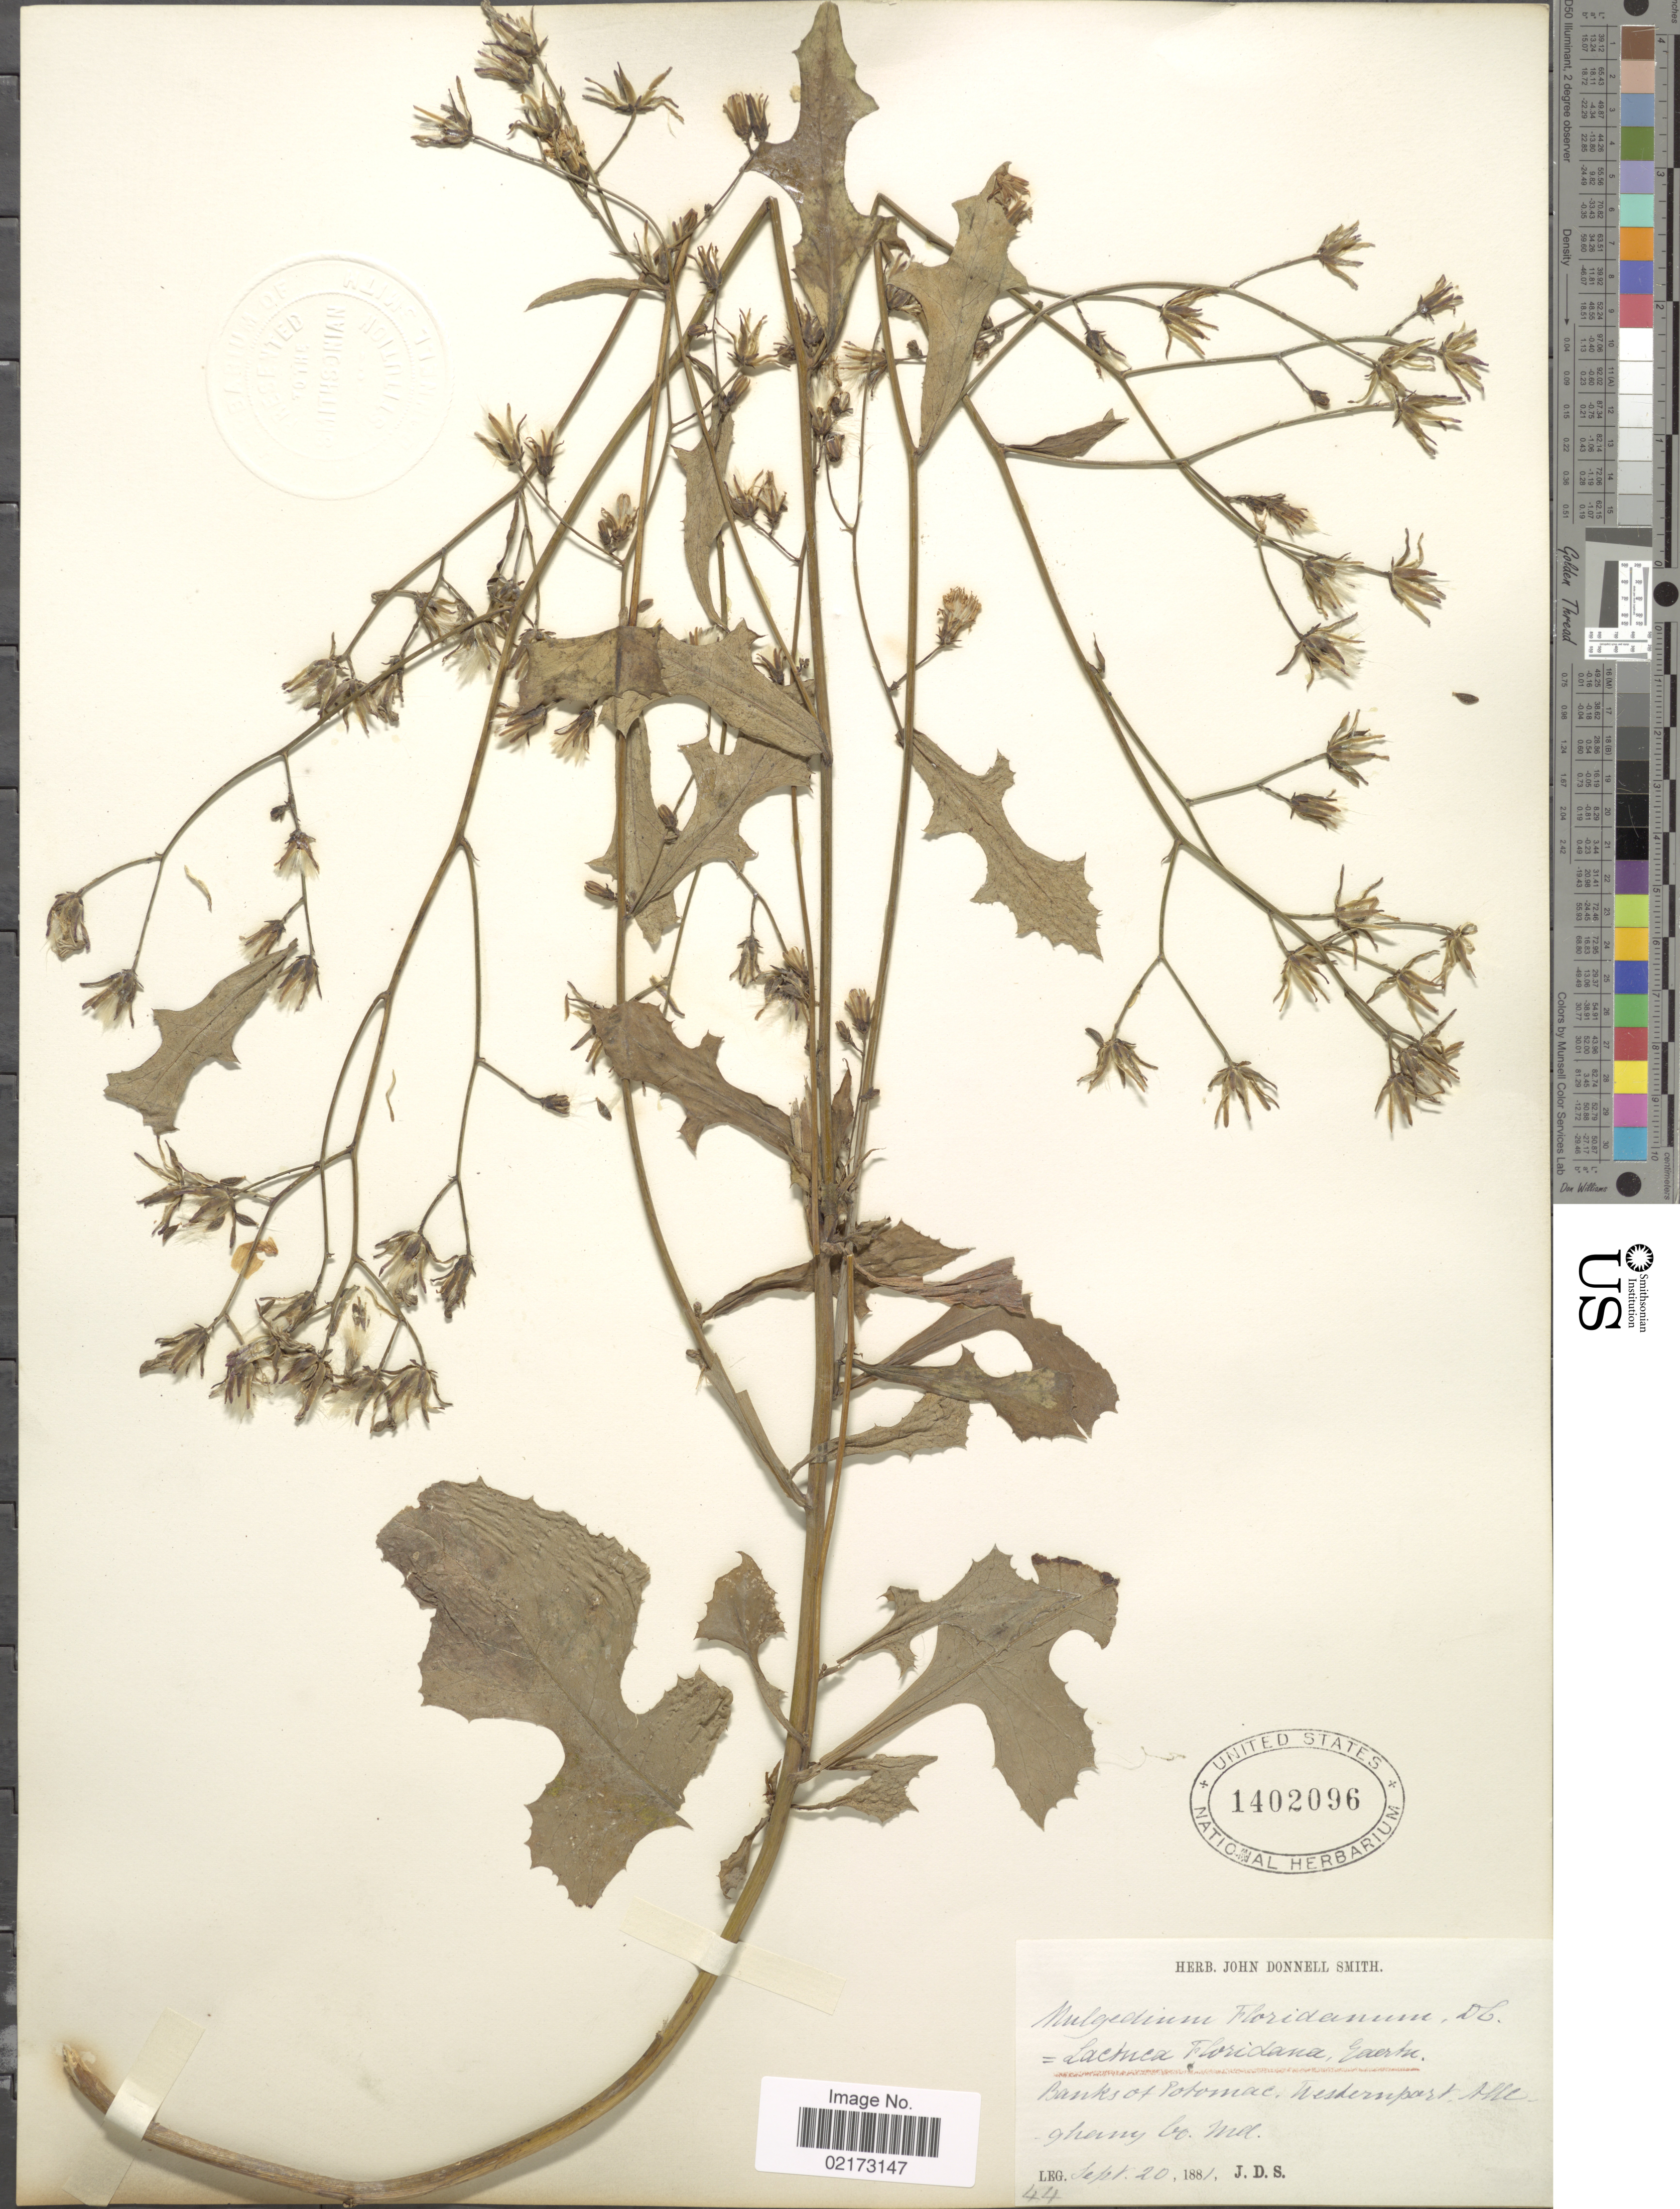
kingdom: Plantae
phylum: Tracheophyta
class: Magnoliopsida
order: Asterales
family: Asteraceae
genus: Lactuca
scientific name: Lactuca floridana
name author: (L.) Gaertn.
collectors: J. Donnell Smith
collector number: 44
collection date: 1881-09-20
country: United States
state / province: Maryland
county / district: Allegany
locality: Banks of Potomac, Westernport, Alleghany Co., Md.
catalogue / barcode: US 1402096